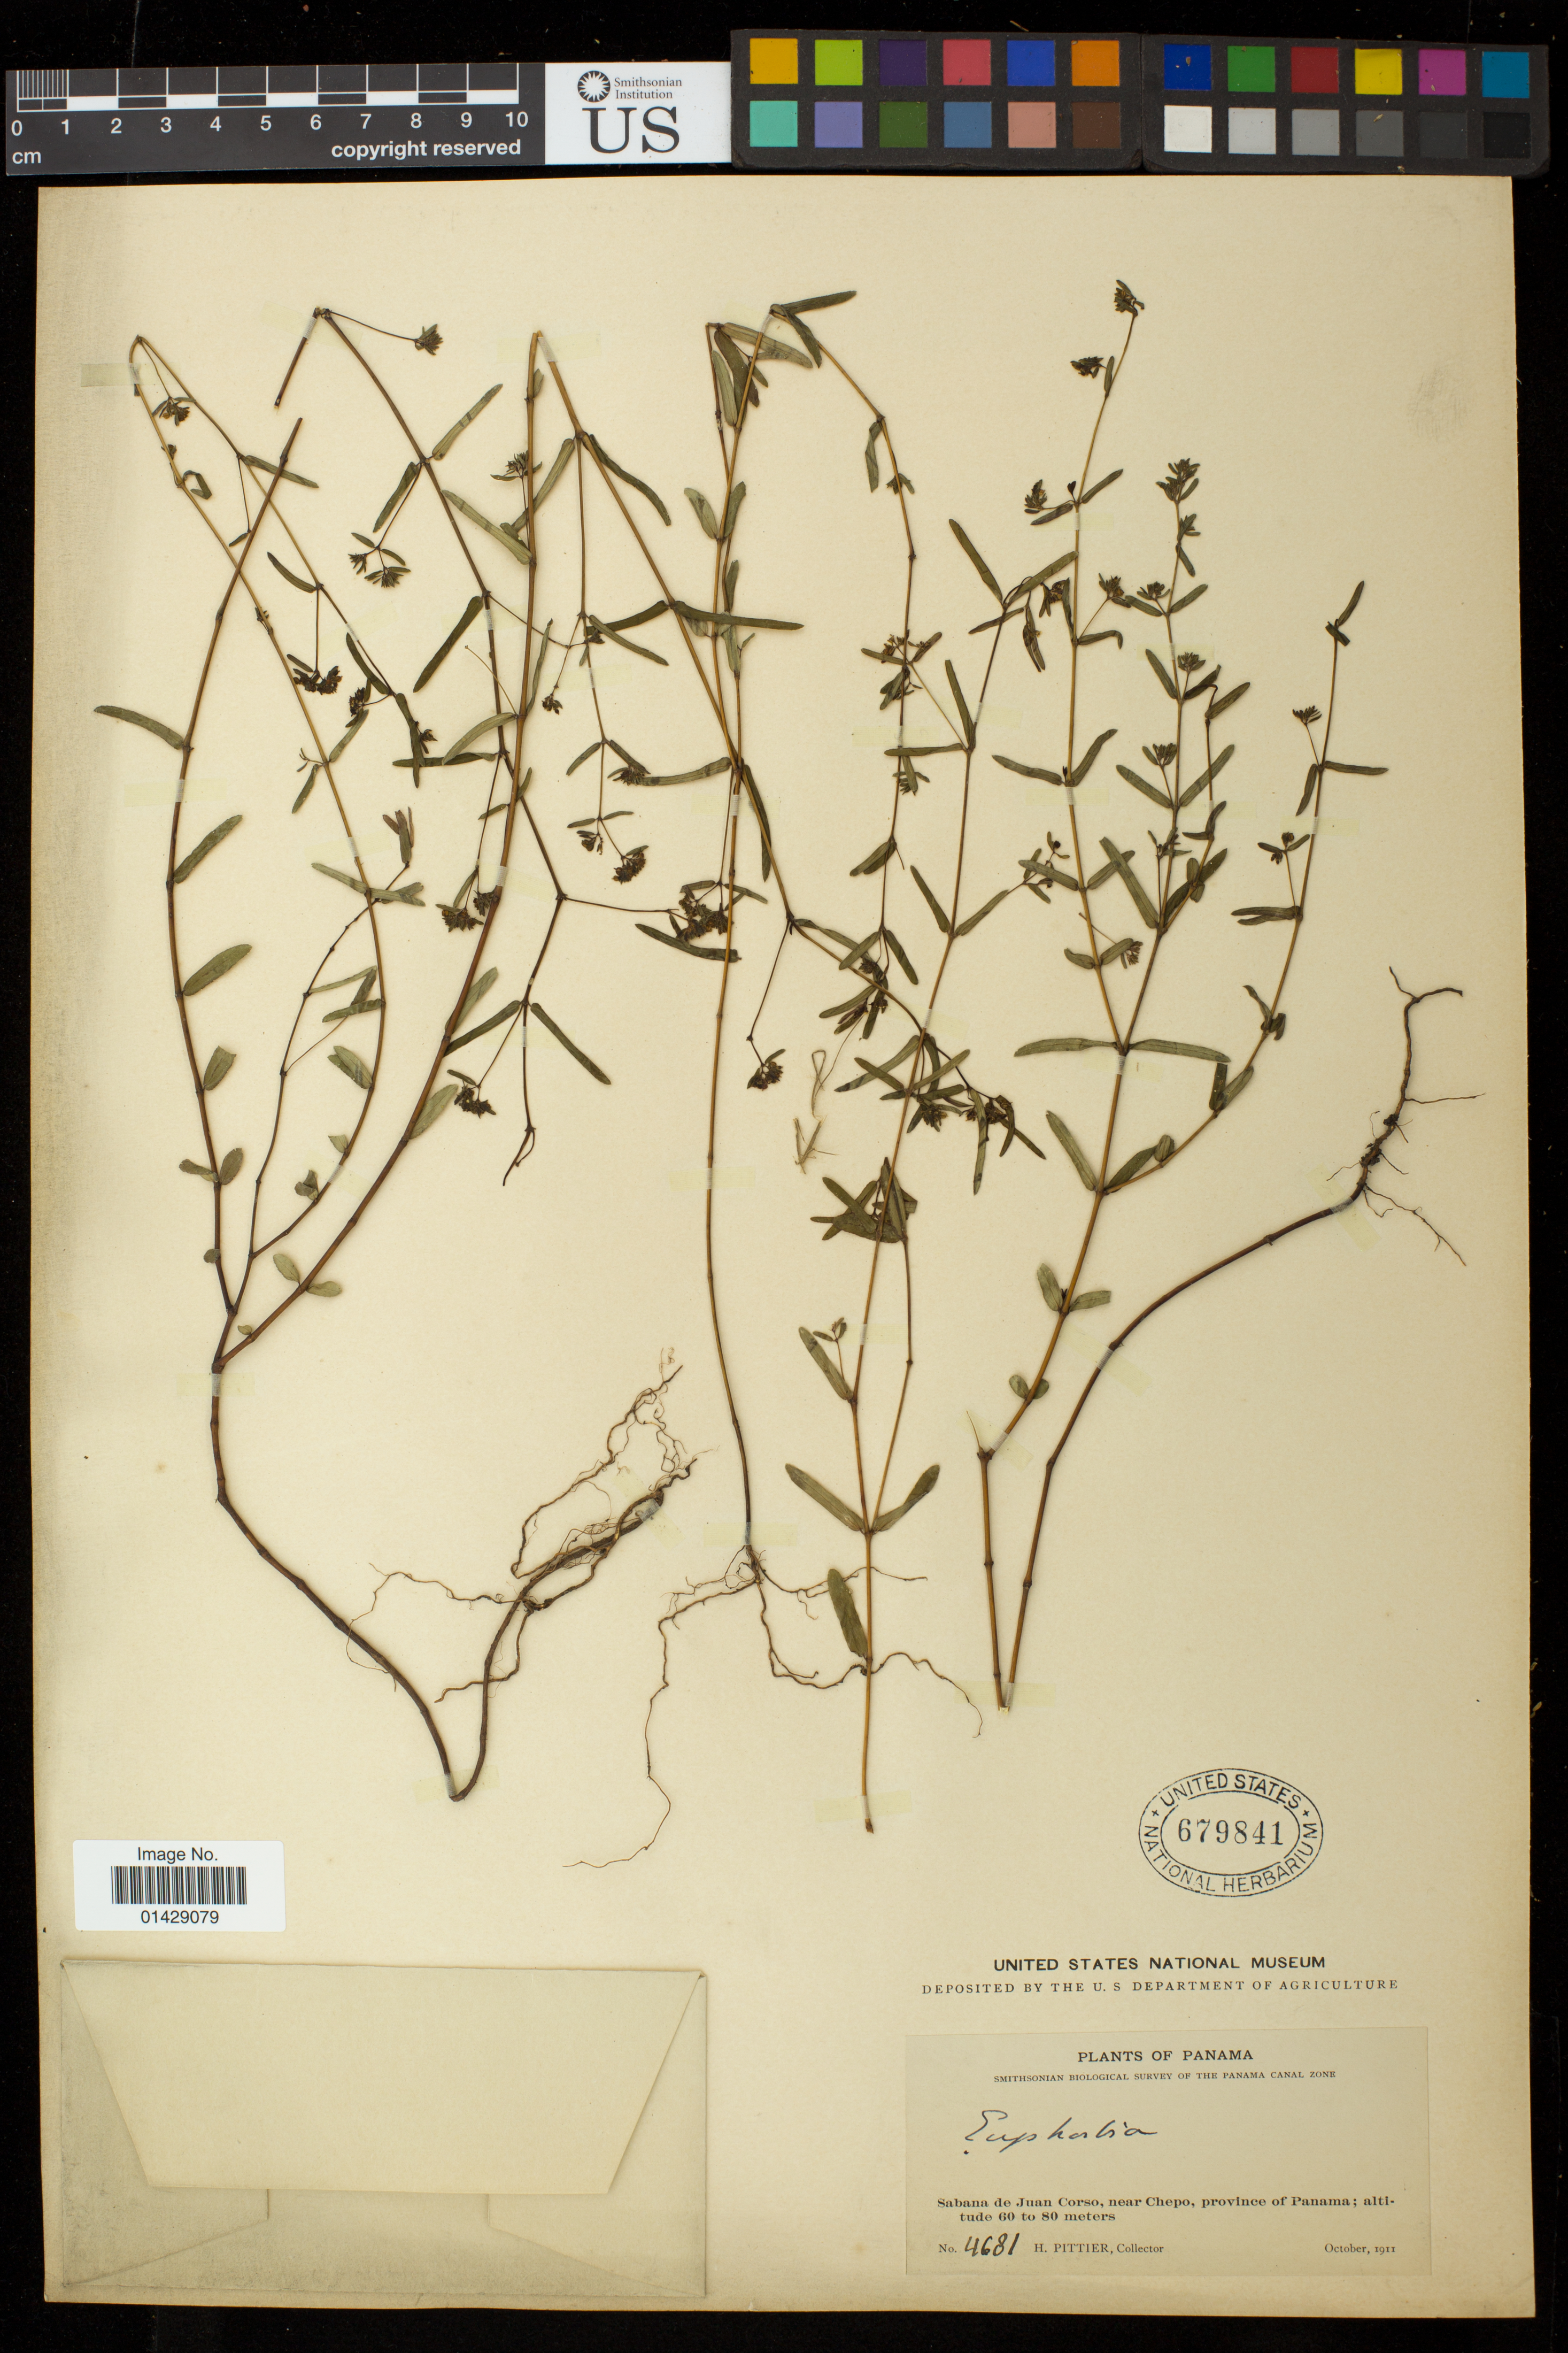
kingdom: Plantae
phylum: Tracheophyta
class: Magnoliopsida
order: Malpighiales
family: Euphorbiaceae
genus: Euphorbia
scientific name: Euphorbia hyssopifolia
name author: L.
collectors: H. F. Pittier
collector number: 4681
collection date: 1911-10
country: Panama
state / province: Panamá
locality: Sabana de Juan Corso, near Chepo, province of Panama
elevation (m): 60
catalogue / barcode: US 679841